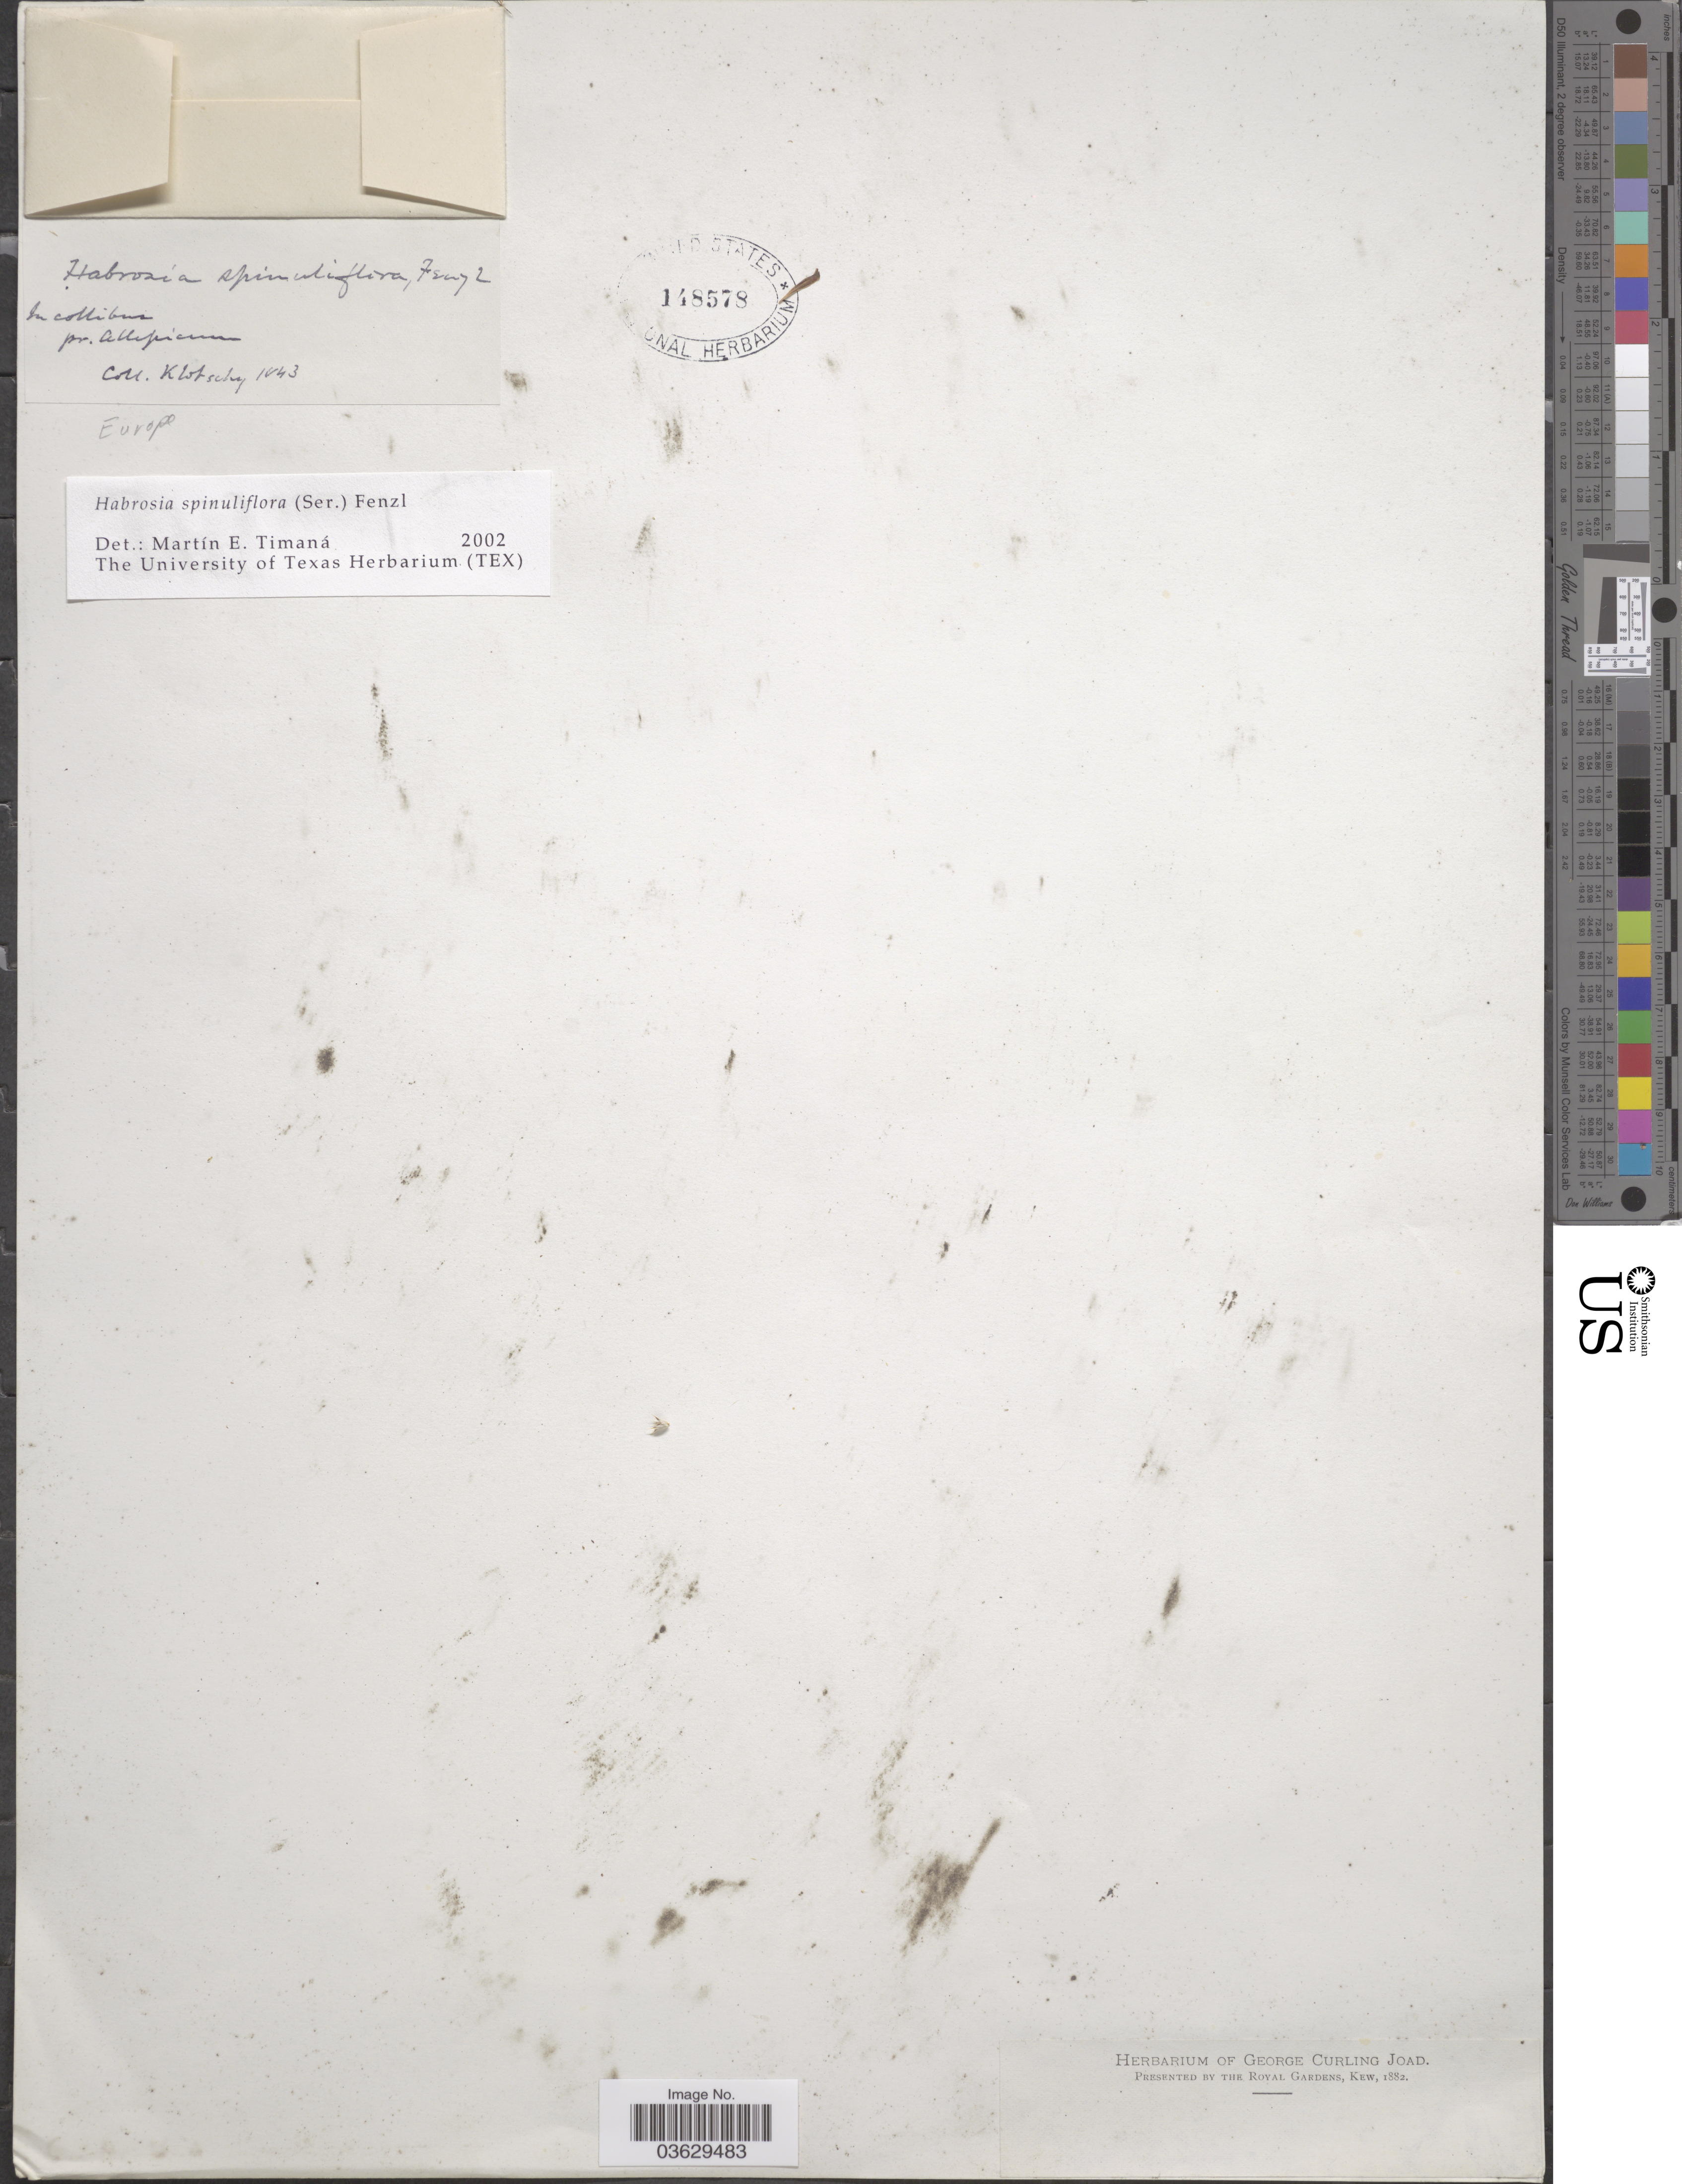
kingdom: Plantae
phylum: Tracheophyta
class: Magnoliopsida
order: Caryophyllales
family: Caryophyllaceae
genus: Habrosia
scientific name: Habrosia sp.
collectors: Klotschy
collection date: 1843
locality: In collibus, pr. Allepicum. Europe.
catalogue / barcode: US 148578